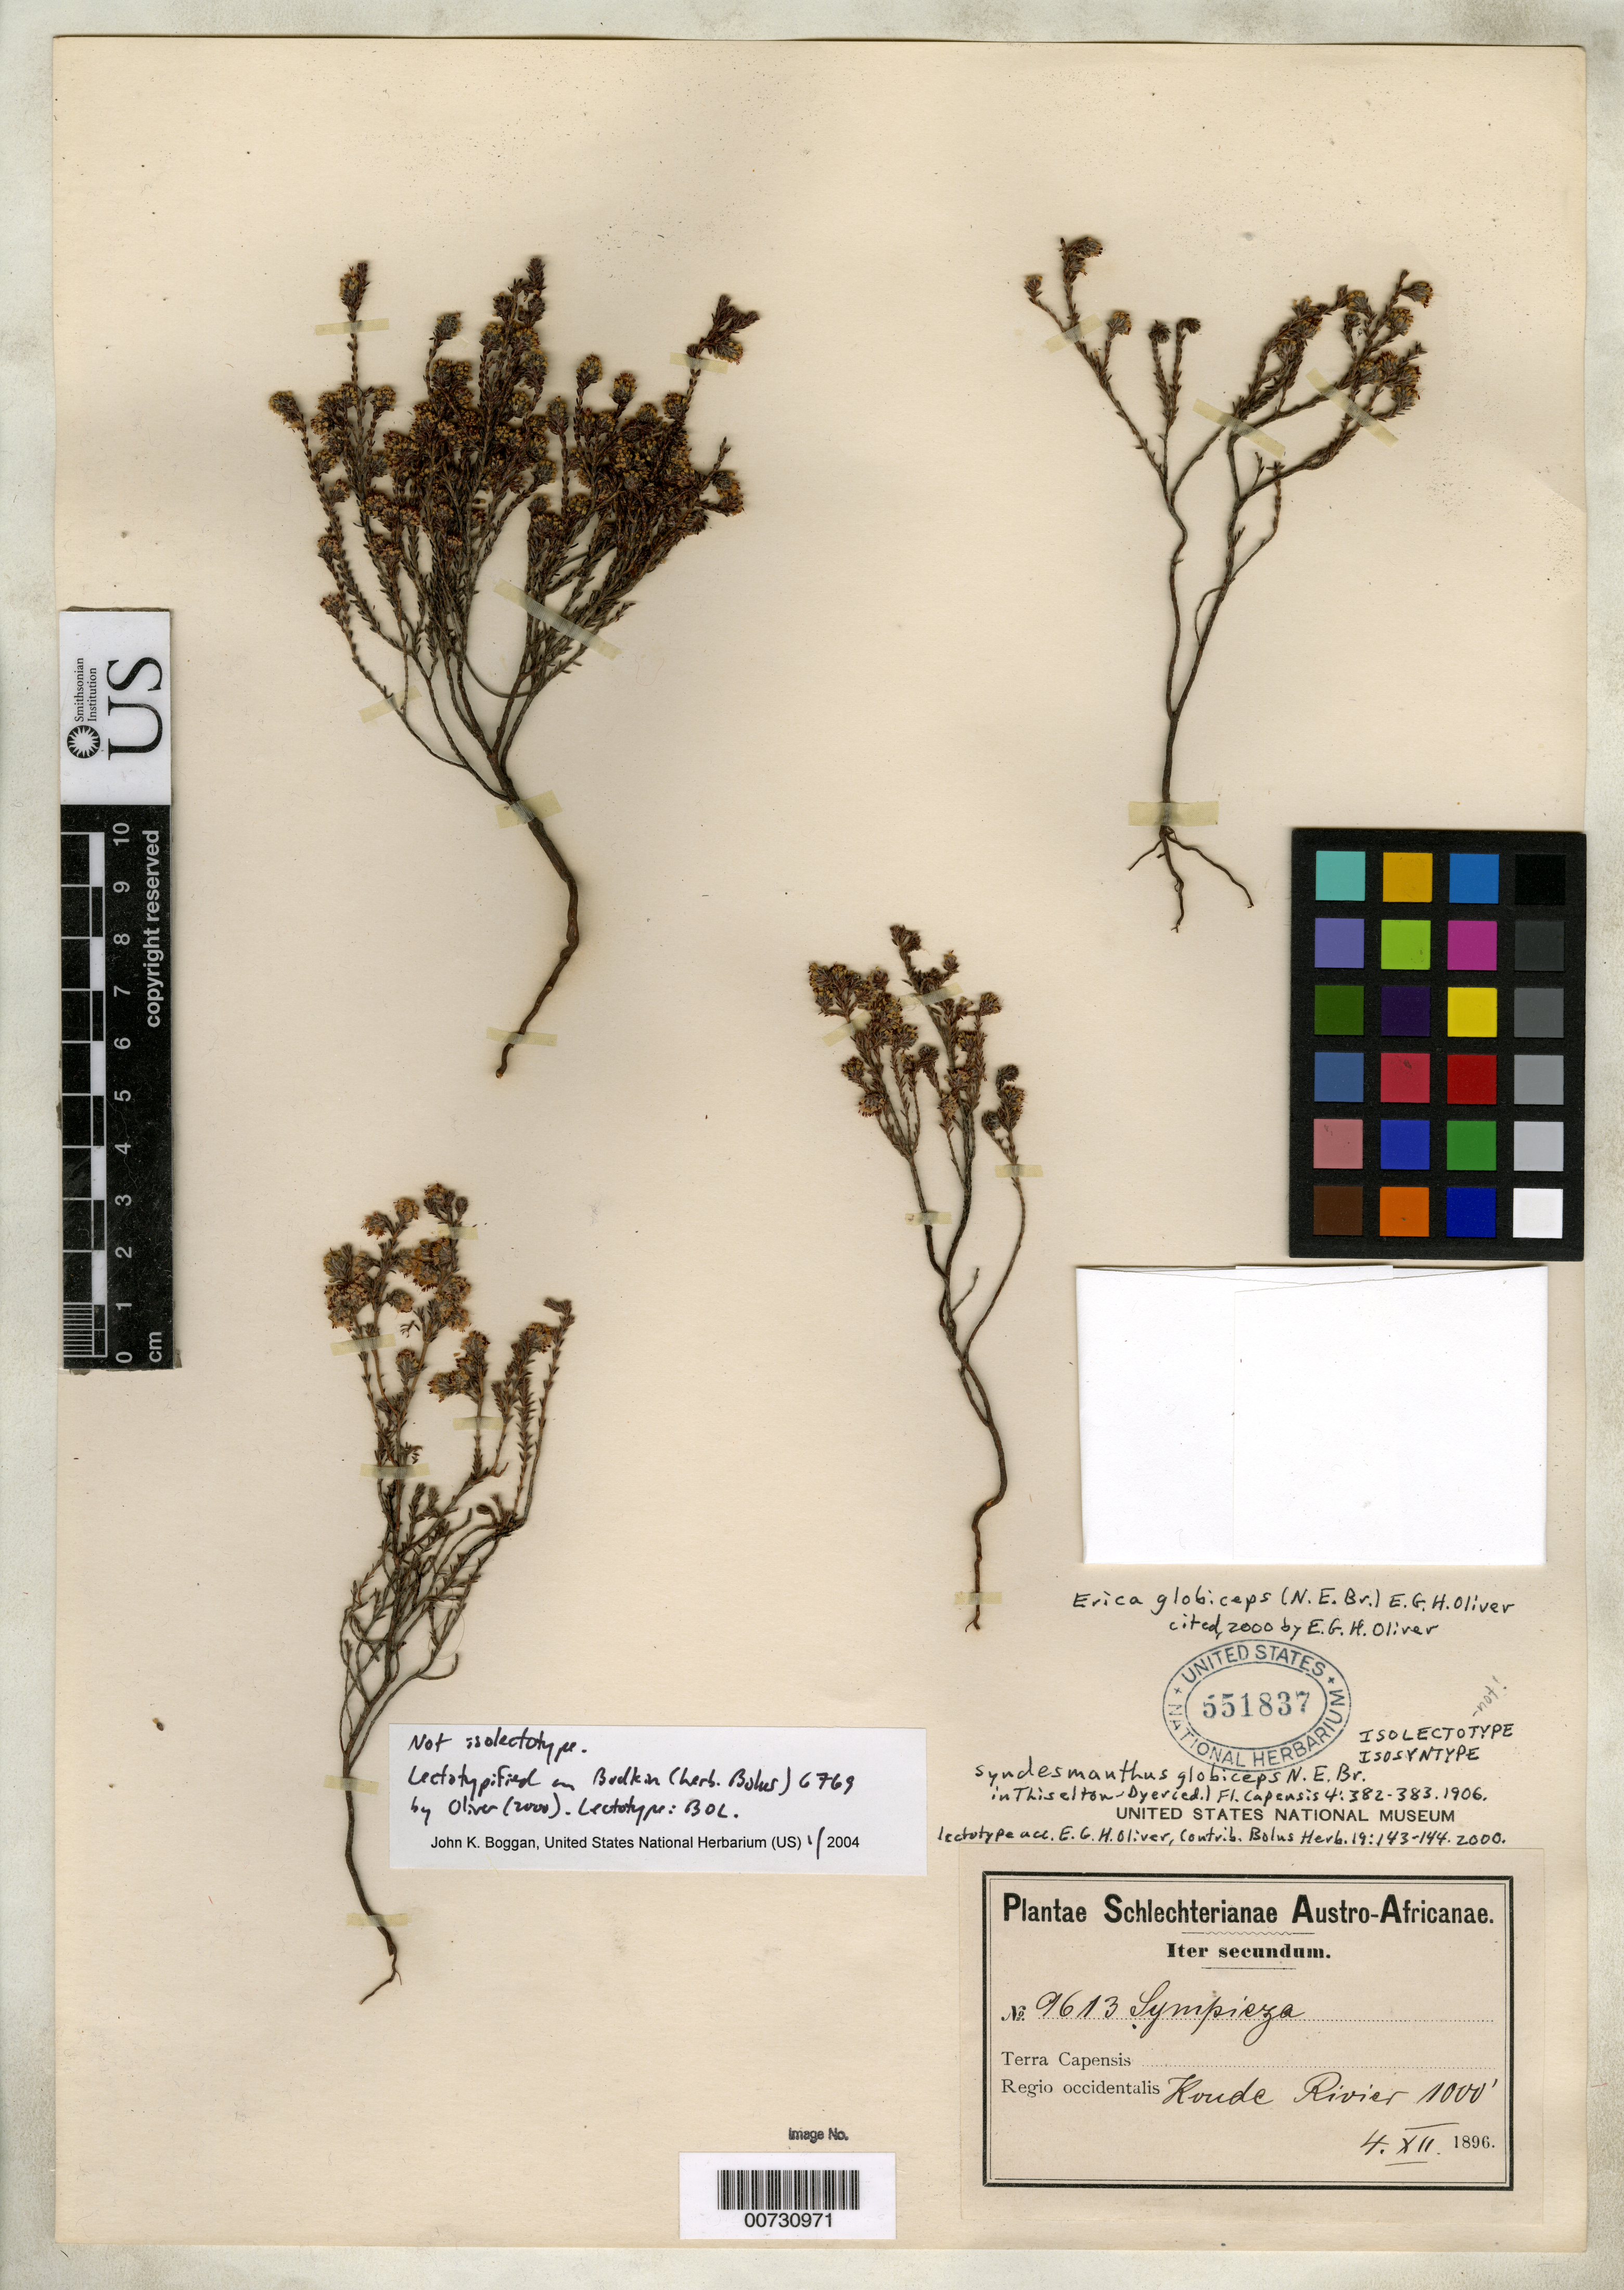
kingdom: Plantae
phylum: Tracheophyta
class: Magnoliopsida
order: Ericales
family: Ericaceae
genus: Syndesmanthus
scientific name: Syndesmanthus globiceps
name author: N.E. Br. in Dyer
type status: Isosyntype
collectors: F. R. R. Schlechter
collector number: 9613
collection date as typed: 04 Dec 1896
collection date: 1896-12-04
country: South Africa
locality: Terra Capensis, regio occidentalis, Koude Rivier.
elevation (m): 305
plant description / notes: Collection (but not US sheet) cited 2000 by E.G.H. Oliver, Contr. Bolus Herb. 19.; US sheet is isosyntype. Lectotypified on Bodkin (herb. Bolus) 6769 by E.G.H. Oliver, 2000, Contr. Bolus Herb. 19: 144 (lectotype: BOL).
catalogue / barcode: US 551837